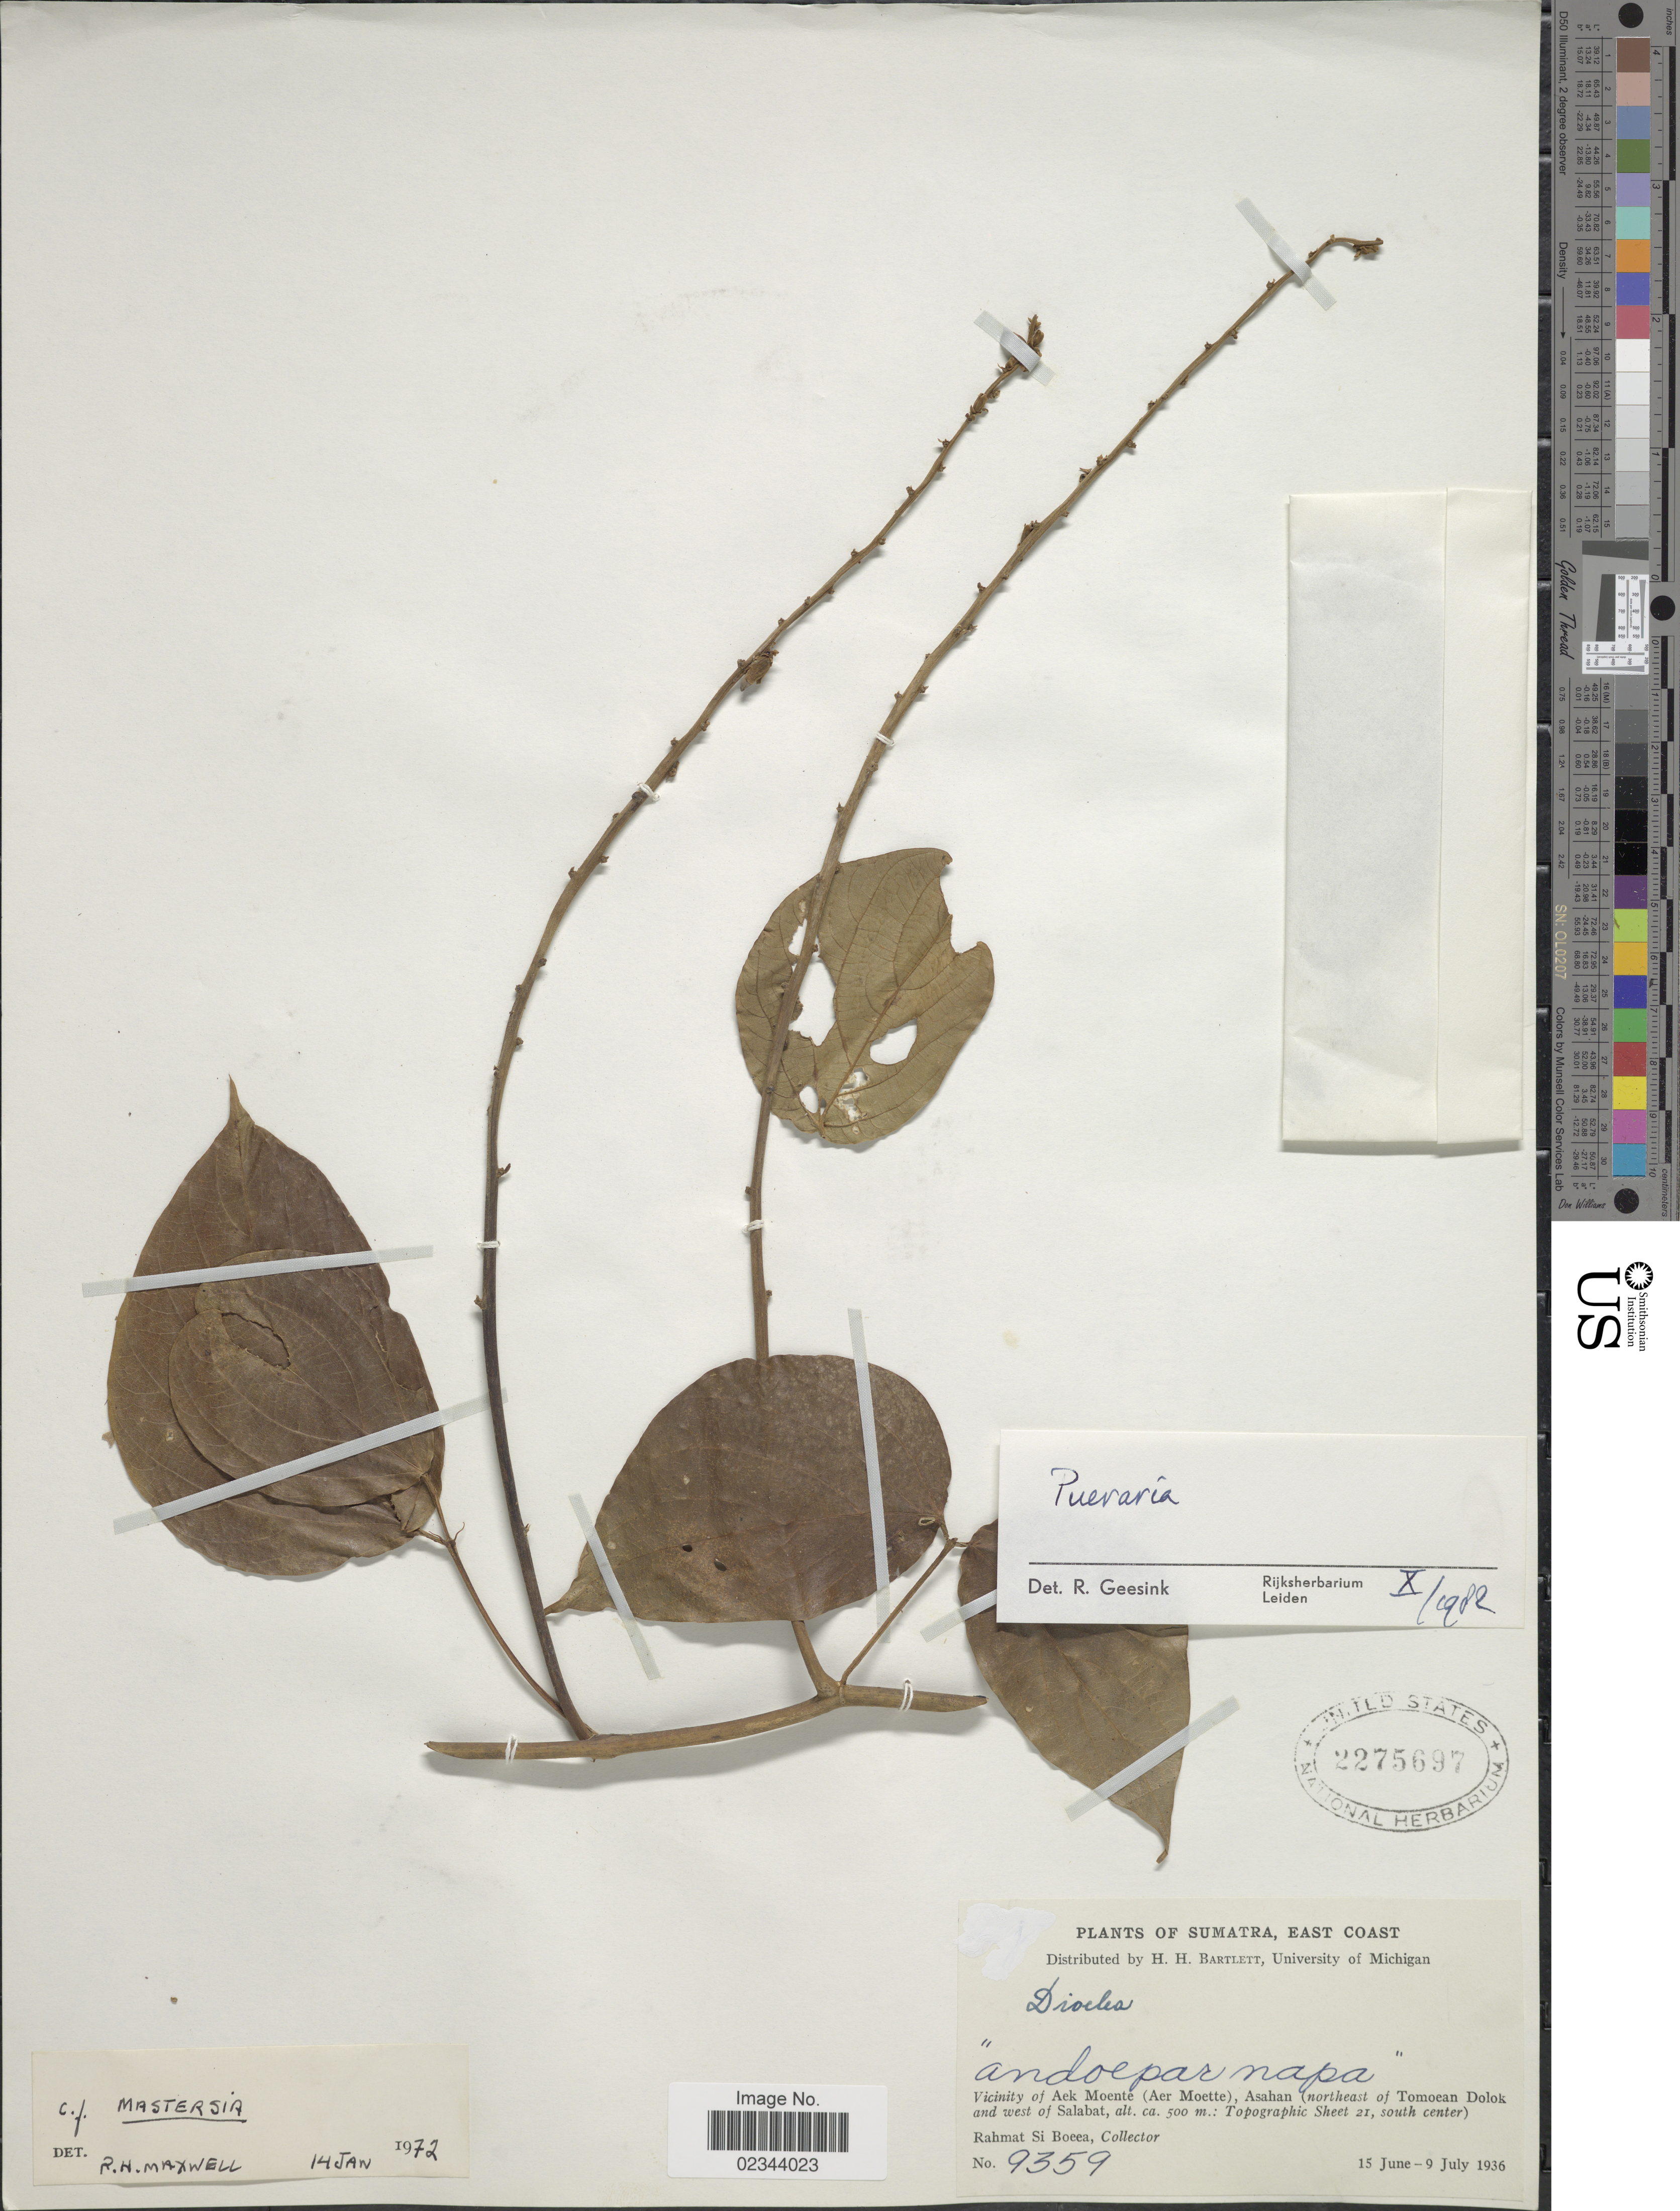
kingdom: Plantae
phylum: Tracheophyta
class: Magnoliopsida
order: Fabales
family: Fabaceae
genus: Pueraria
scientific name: Pueraria sp.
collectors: Rahmat Si Boeea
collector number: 9359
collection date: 1936-06-15/1936-07-09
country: Indonesia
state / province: Sumatra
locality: East Coast. Vicinity of Aek Moente (Aer Moente) Asahan (northeast of Tomoean Dolok and west of Salabat: Topographic Sheet 21, south center)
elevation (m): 500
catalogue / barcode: US 2275697